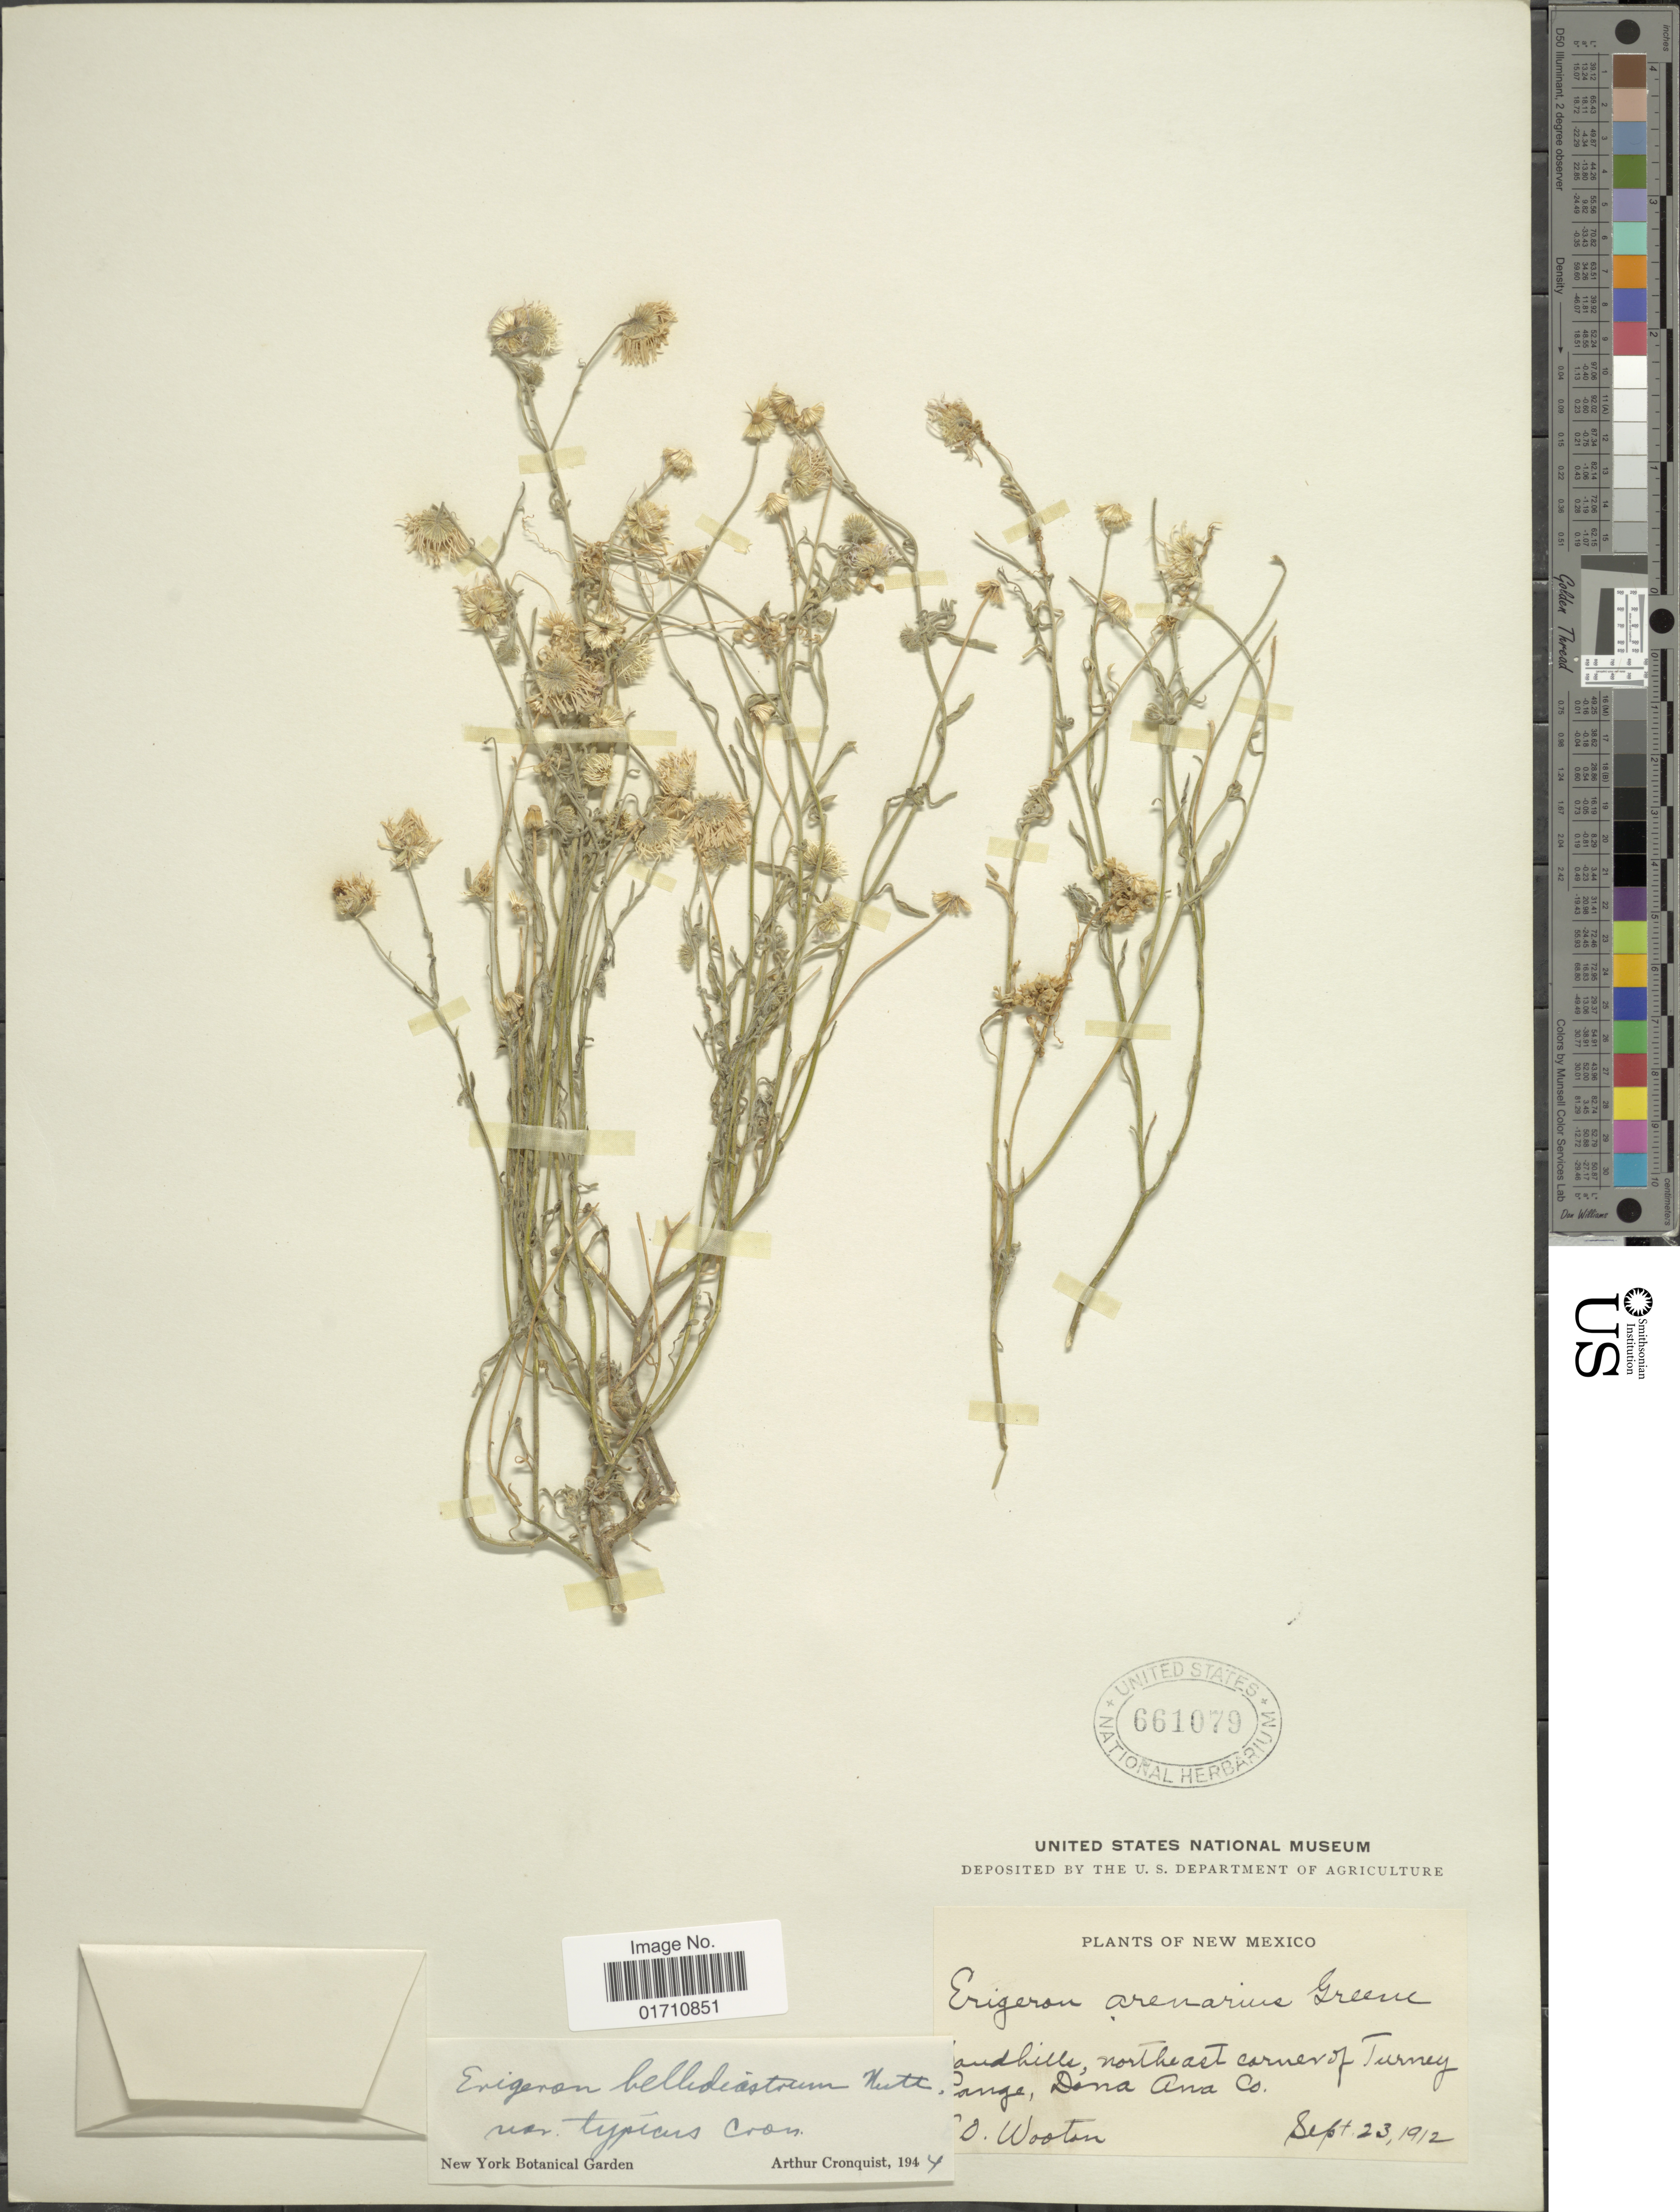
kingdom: Plantae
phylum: Tracheophyta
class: Magnoliopsida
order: Asterales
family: Asteraceae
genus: Erigeron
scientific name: Erigeron bellidiastrum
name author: Nutt.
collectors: E. O. Wooton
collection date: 1912-09-23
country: United States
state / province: New Mexico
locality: Sandhills, northeast corner of Turney Range, Dona Ana Co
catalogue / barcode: US 661079